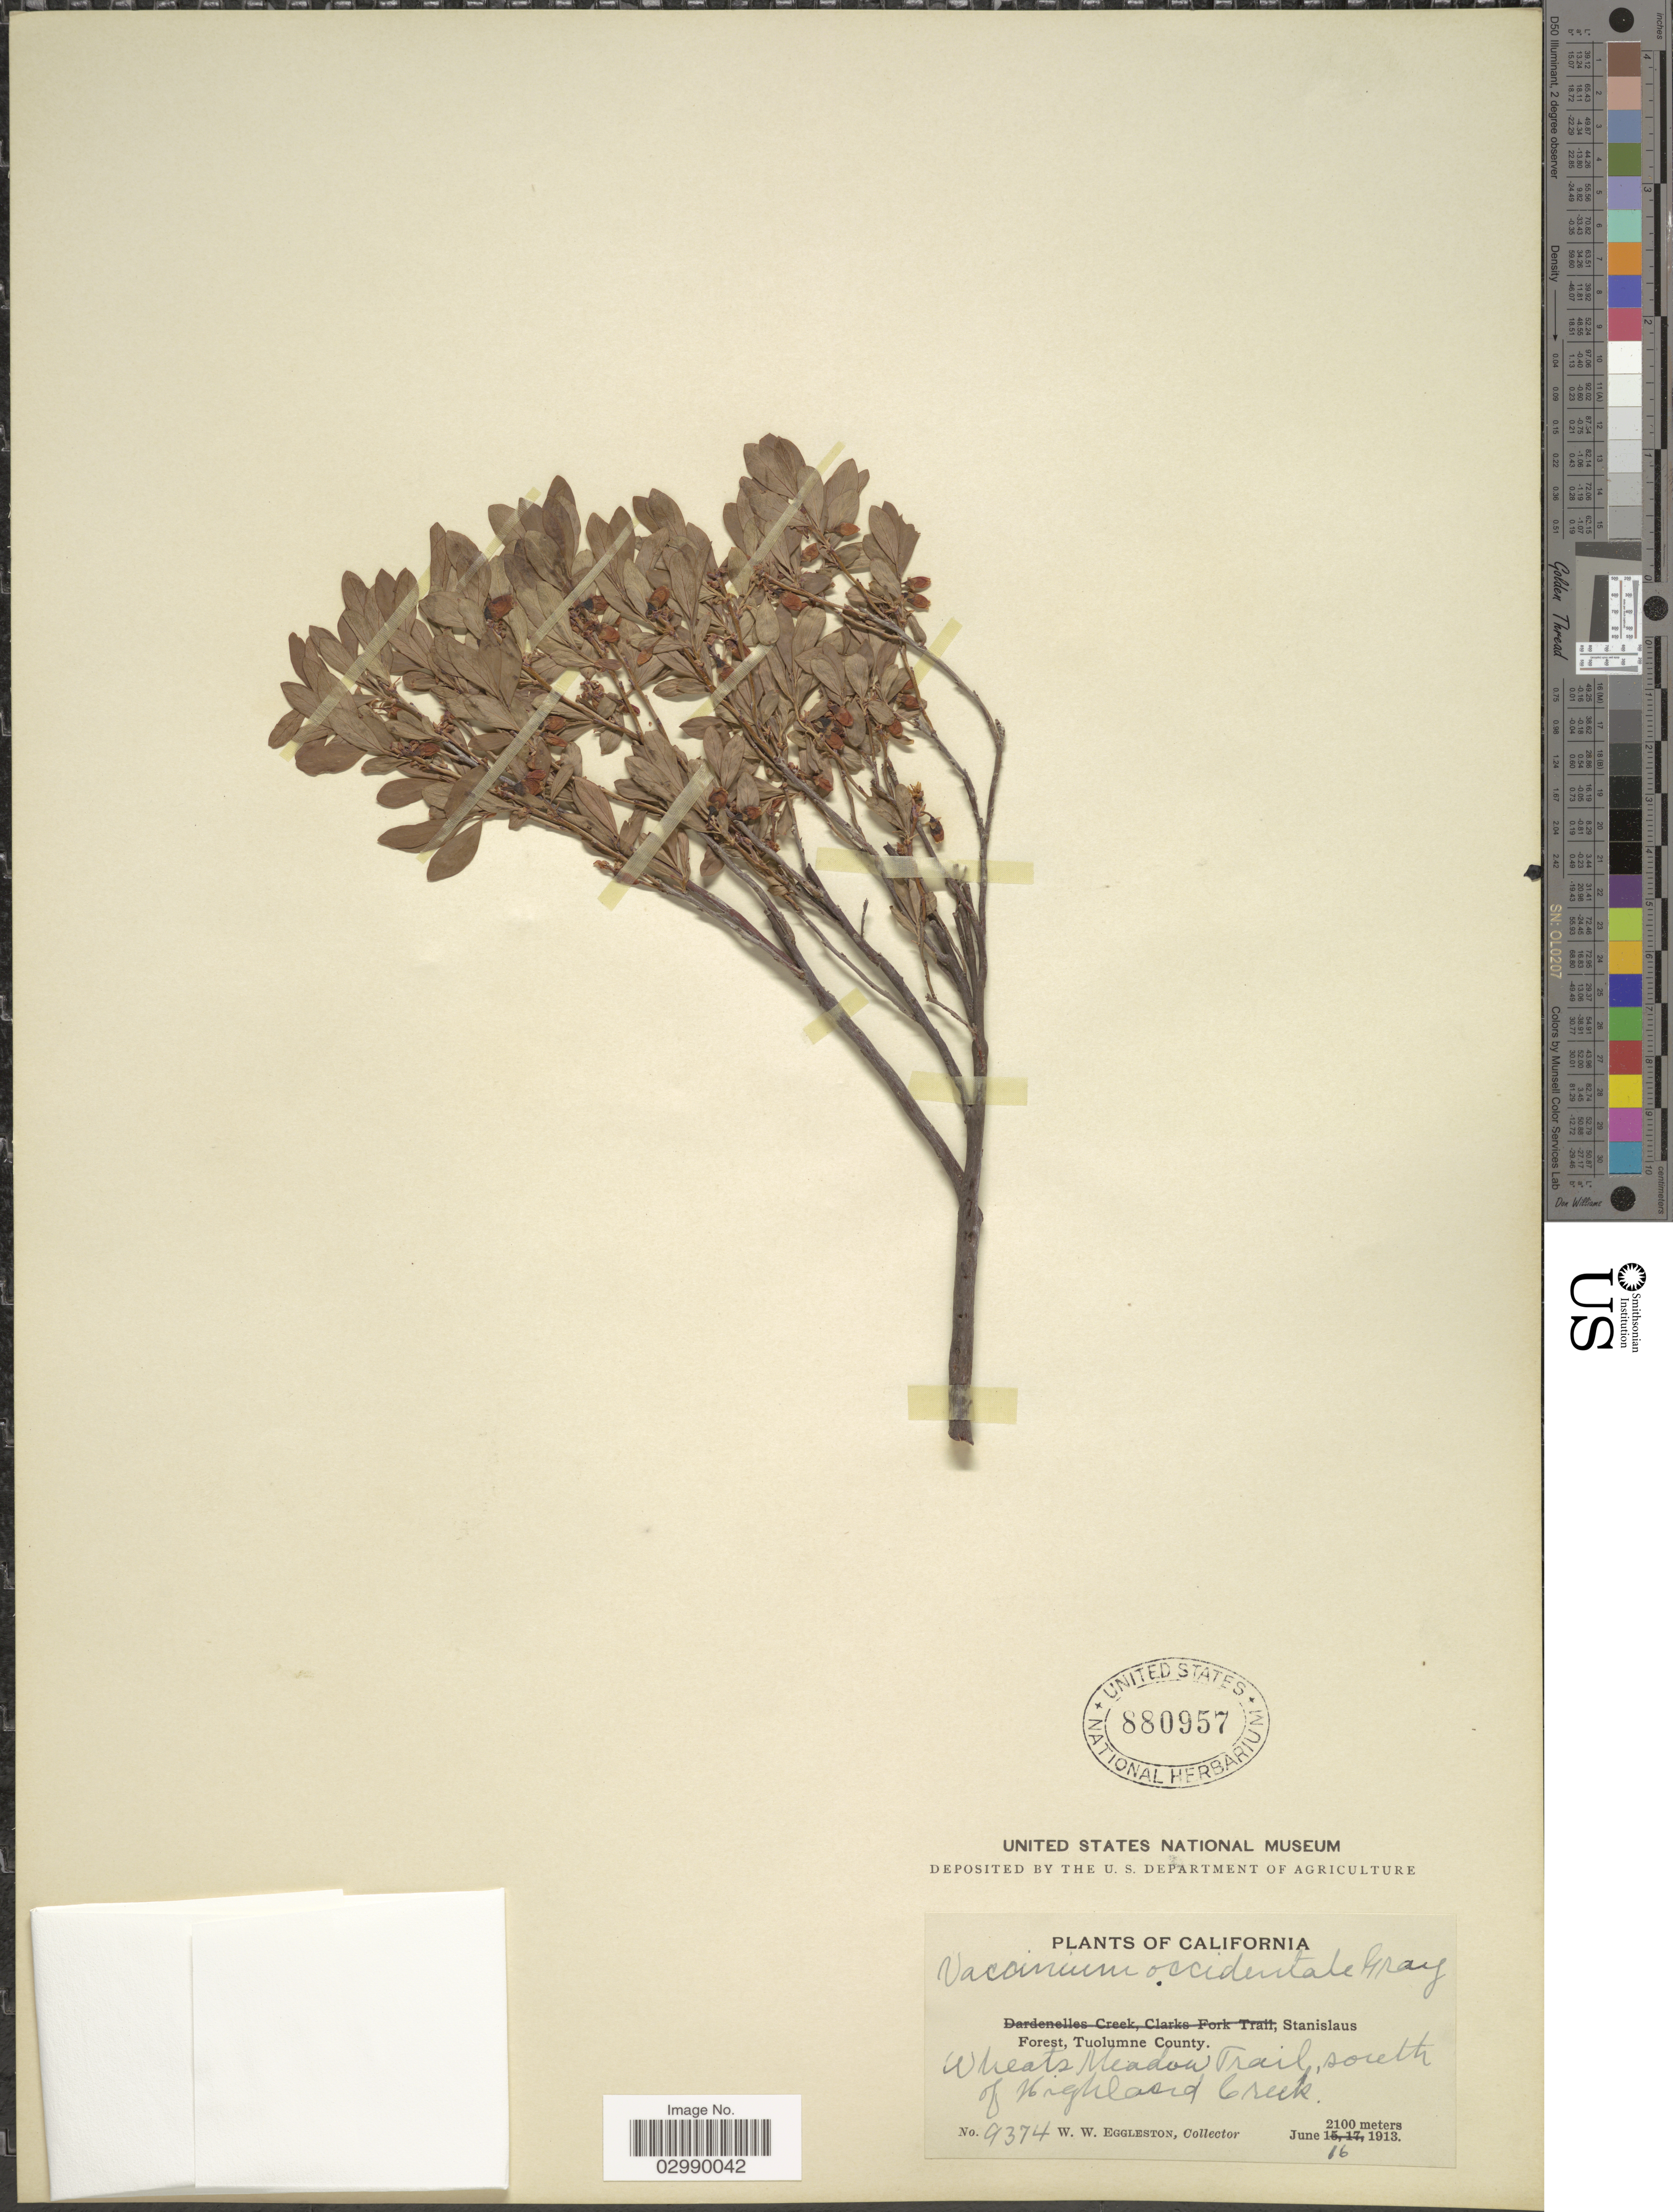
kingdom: Plantae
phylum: Tracheophyta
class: Magnoliopsida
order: Ericales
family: Ericaceae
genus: Vaccinium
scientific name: Vaccinium uliginosum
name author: L.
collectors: W. W. Eggleston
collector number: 9374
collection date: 1913-06-16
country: United States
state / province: California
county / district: Tuolumne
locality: Stanislaus Forest, Tuolumne County, Wheats Meadow Trail, south of Highland Creek.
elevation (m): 2100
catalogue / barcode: US 880957